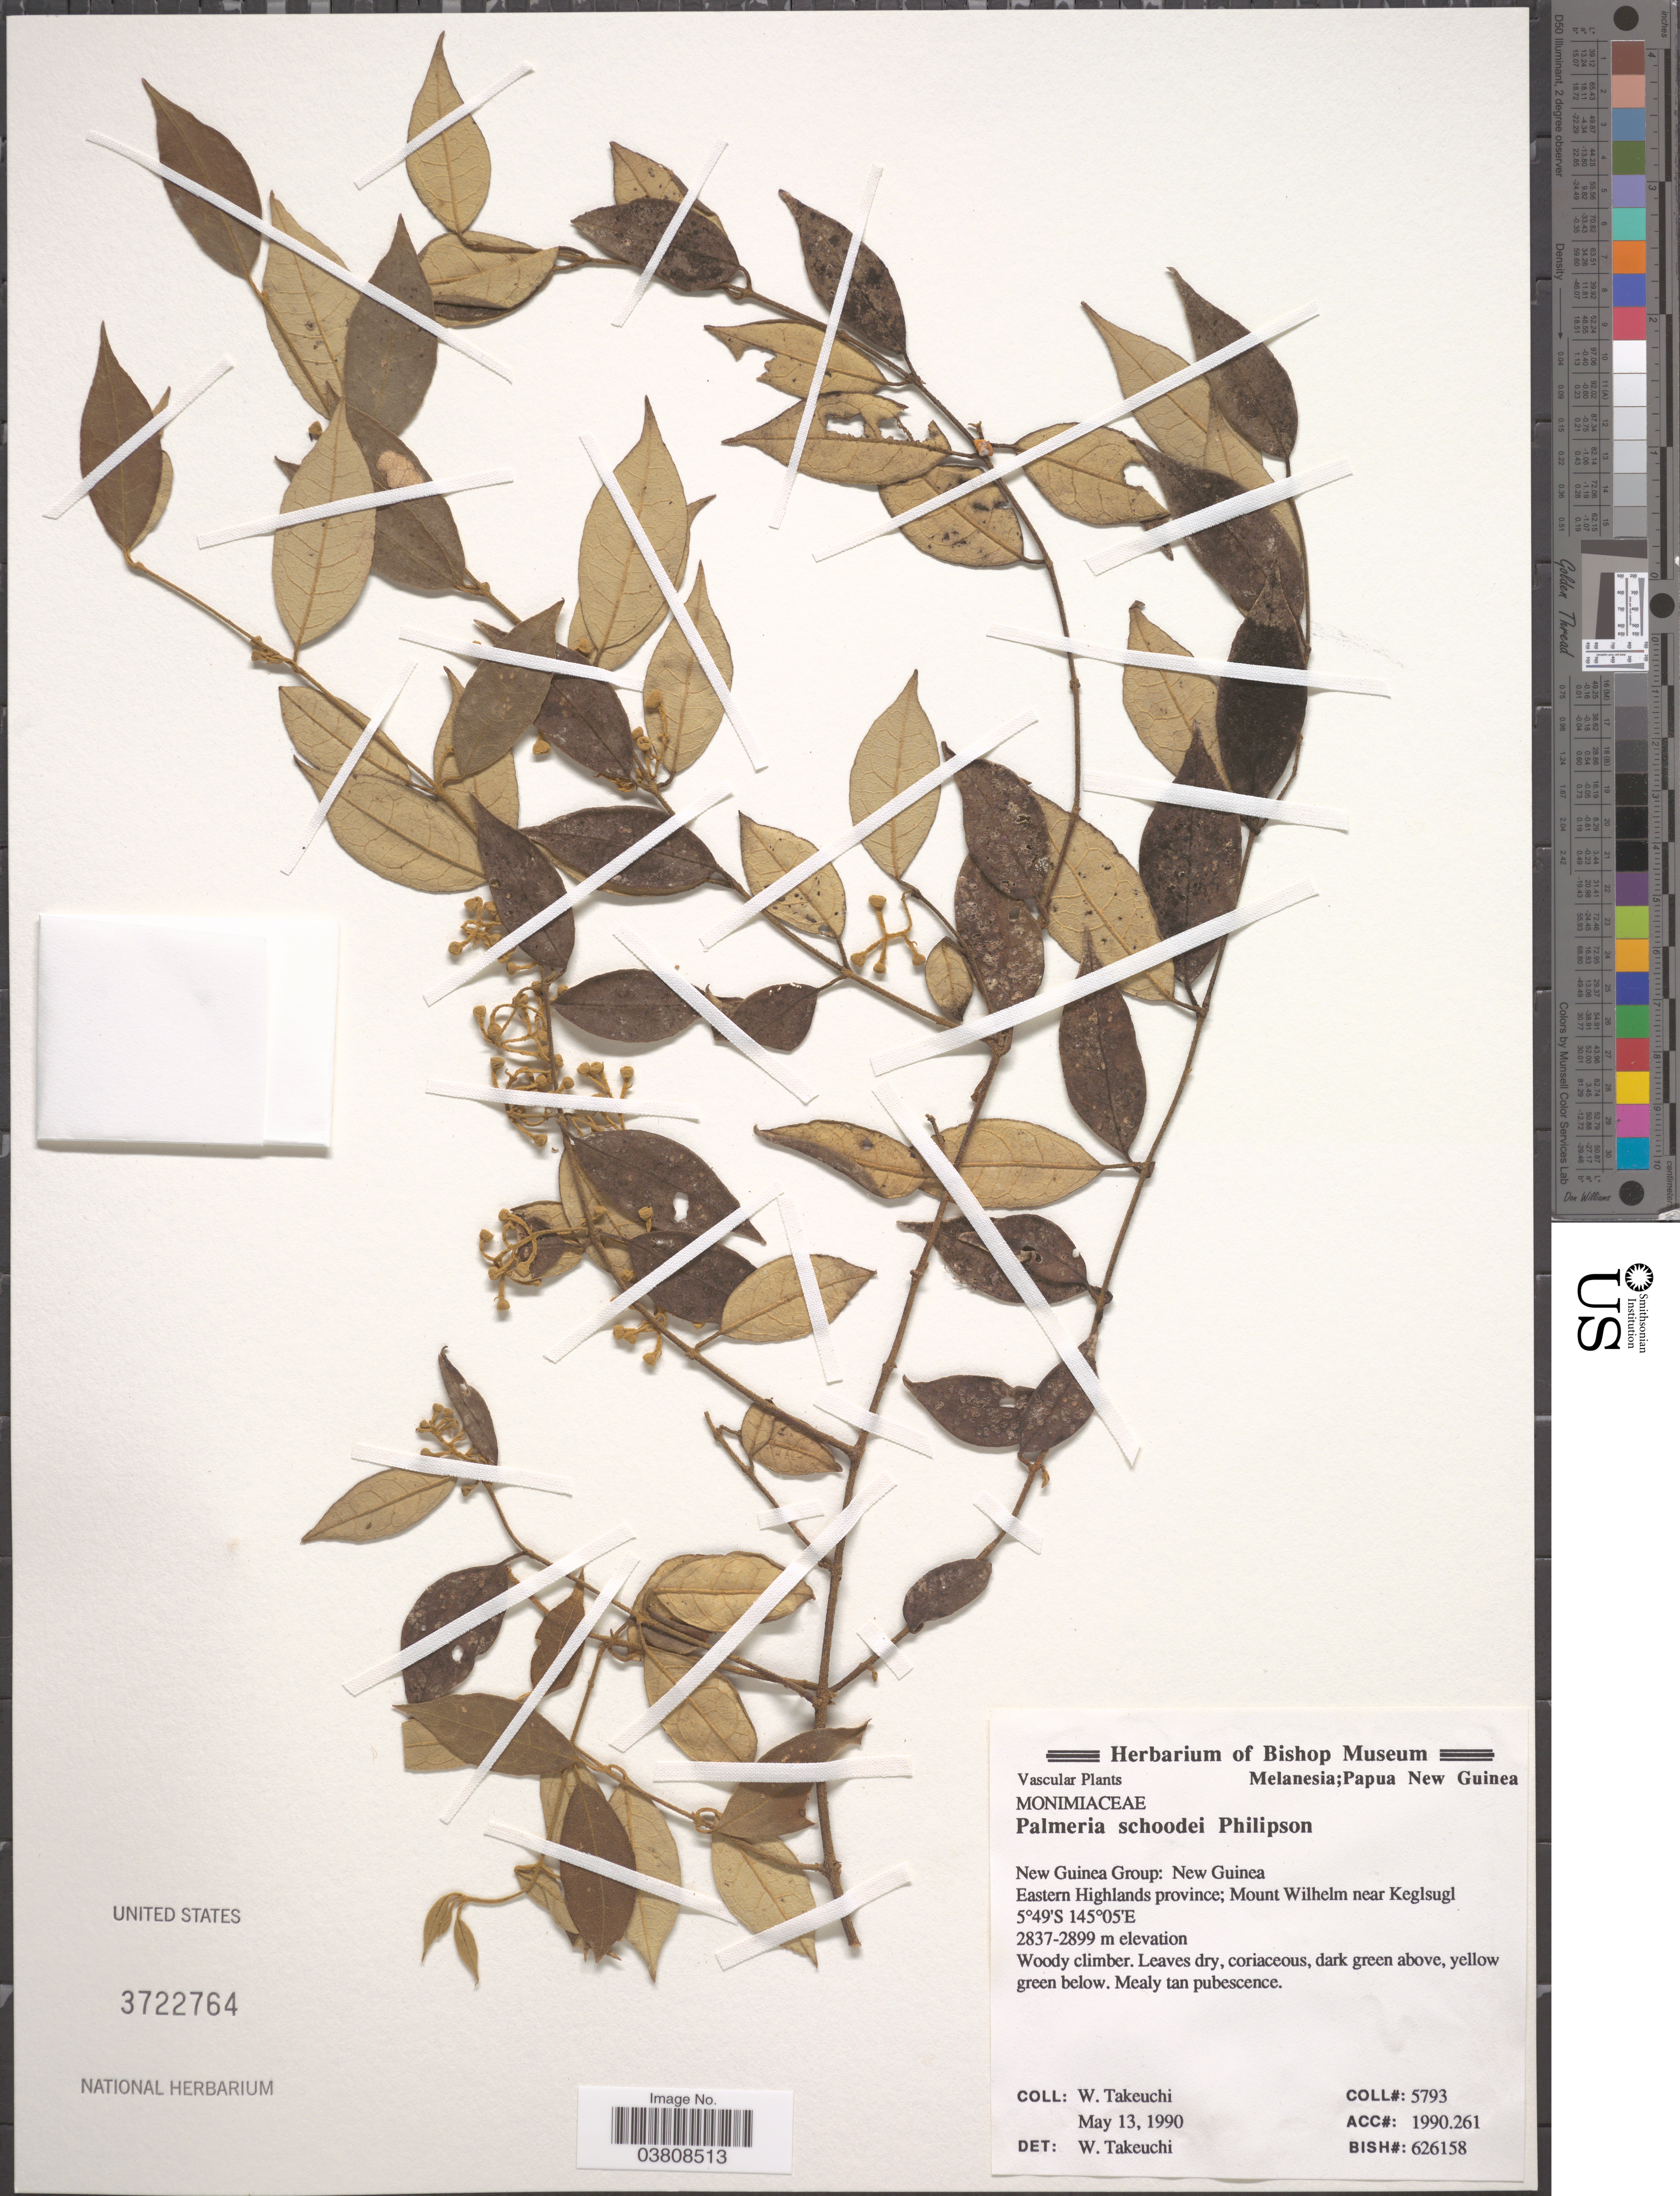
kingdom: Plantae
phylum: Tracheophyta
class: Magnoliopsida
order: Laurales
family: Monimiaceae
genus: Palmeria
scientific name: Palmeria schoddei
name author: Philipson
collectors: W. Takeuchi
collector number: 5793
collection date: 1990-05-13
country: Papua New Guinea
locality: New Guinea Group: New Guinea. Eastern Highlands province; Mount Wilhelm near Keglsugl.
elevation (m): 2837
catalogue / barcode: US 3722764